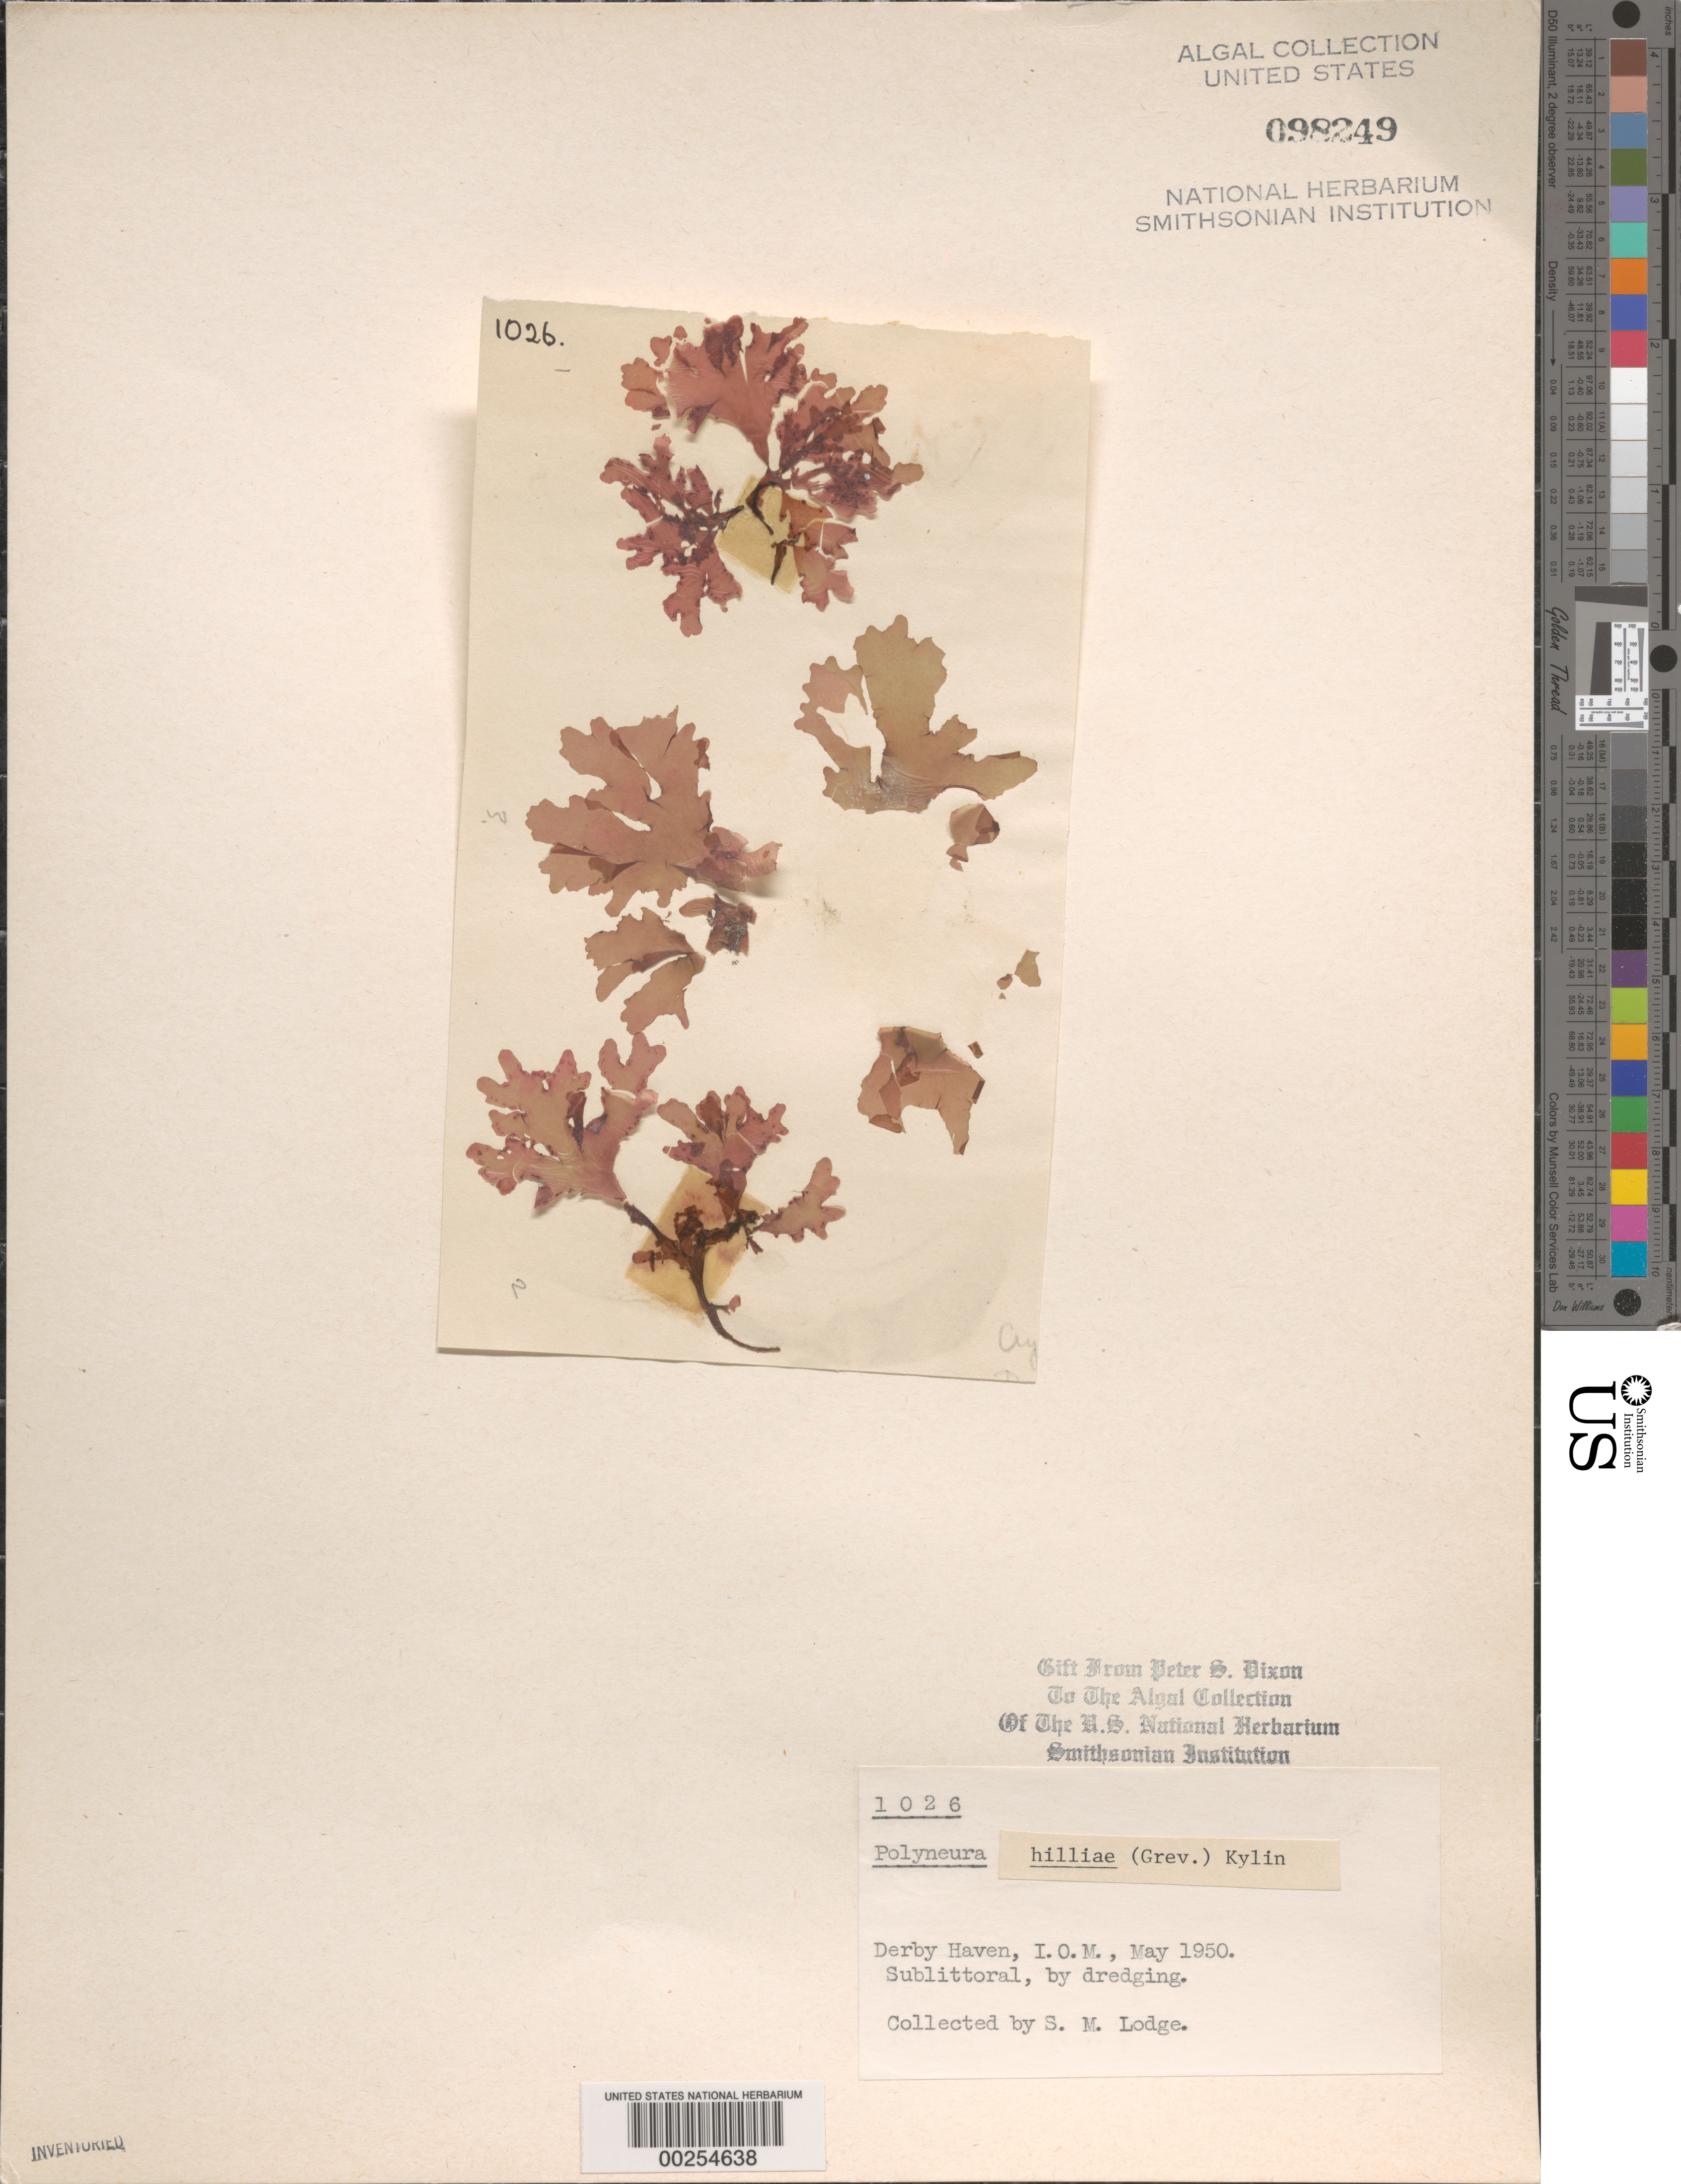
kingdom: Plantae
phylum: Rhodophyta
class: Florideophyceae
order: Ceramiales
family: Delesseriaceae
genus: Polyneura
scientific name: Polyneura bonnemaisonii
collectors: S. Lodge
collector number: PSD 1026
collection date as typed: May 1950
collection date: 1950-05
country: United Kingdom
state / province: England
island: Isle of Man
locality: Derby Haven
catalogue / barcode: US 98249